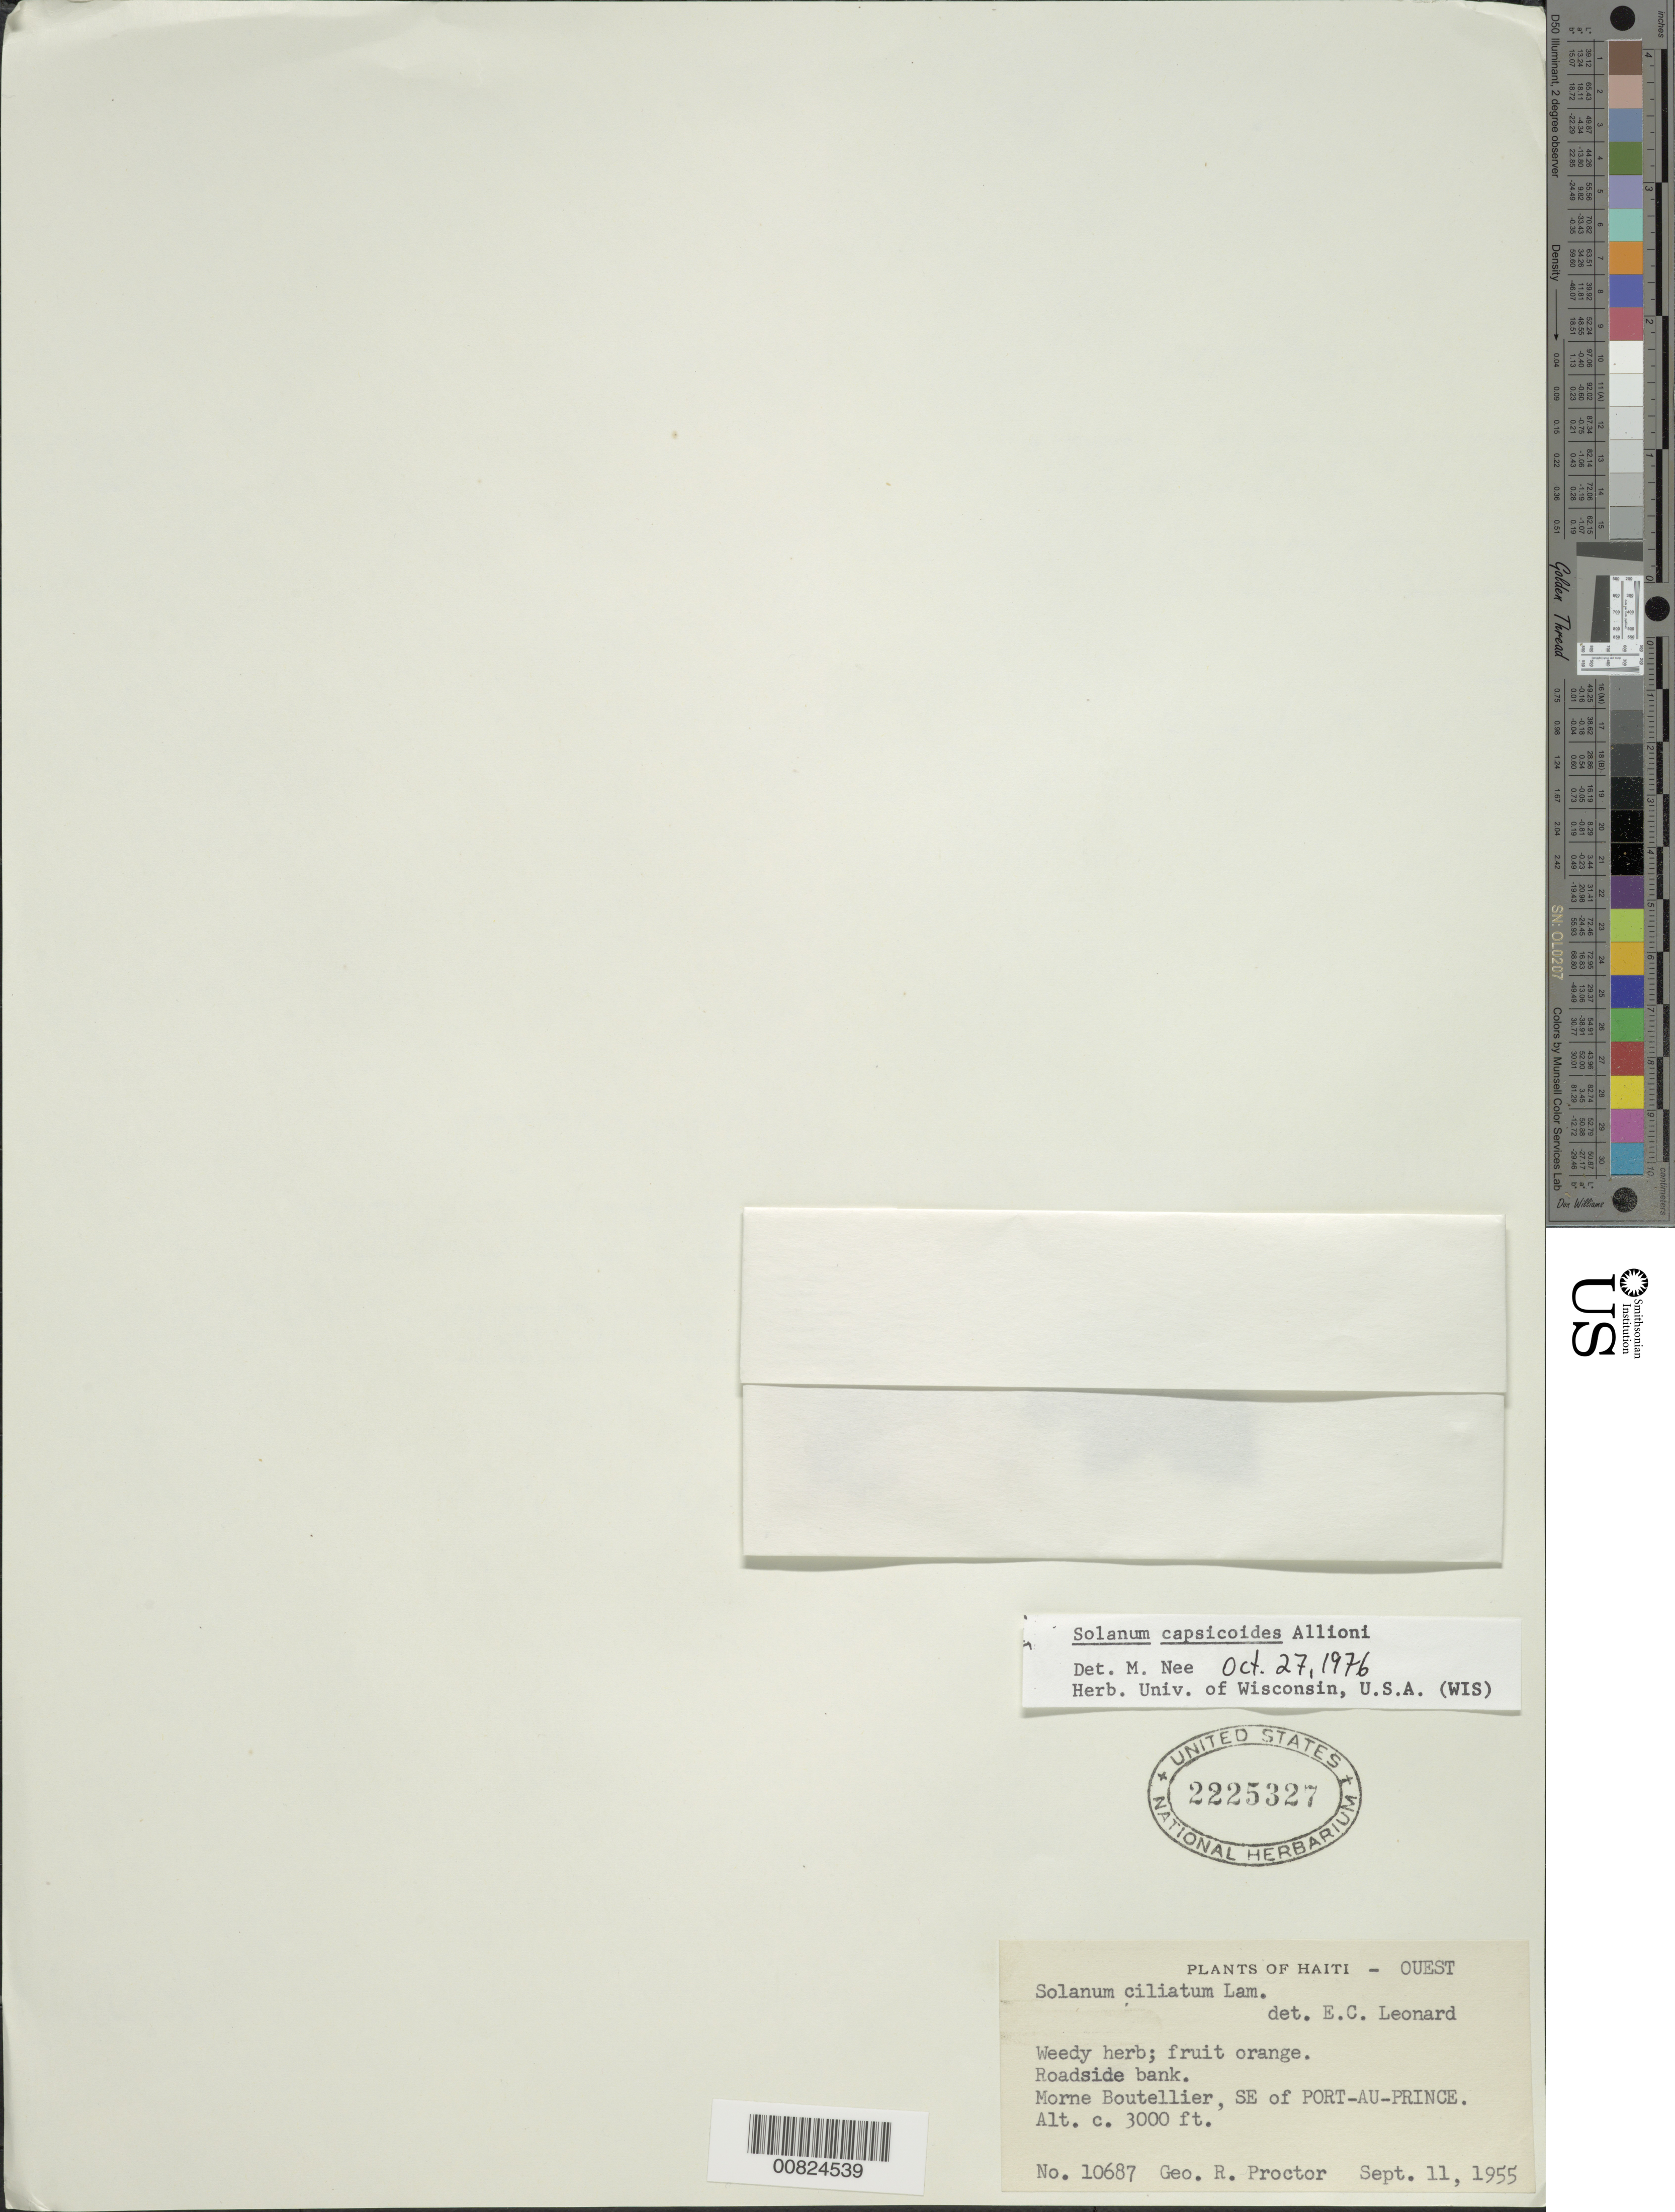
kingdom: Plantae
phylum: Tracheophyta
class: Magnoliopsida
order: Solanales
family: Solanaceae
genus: Solanum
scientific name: Solanum capsicoides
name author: All.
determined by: Nee, Michael H.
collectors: G. R. Proctor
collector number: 10687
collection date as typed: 11 Sep 1955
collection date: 1955-09-11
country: Haiti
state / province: Ouest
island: Hispaniola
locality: Morne Boutellier, SE of Port-au-Prince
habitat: Roadside bank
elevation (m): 305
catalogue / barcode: US 2225327